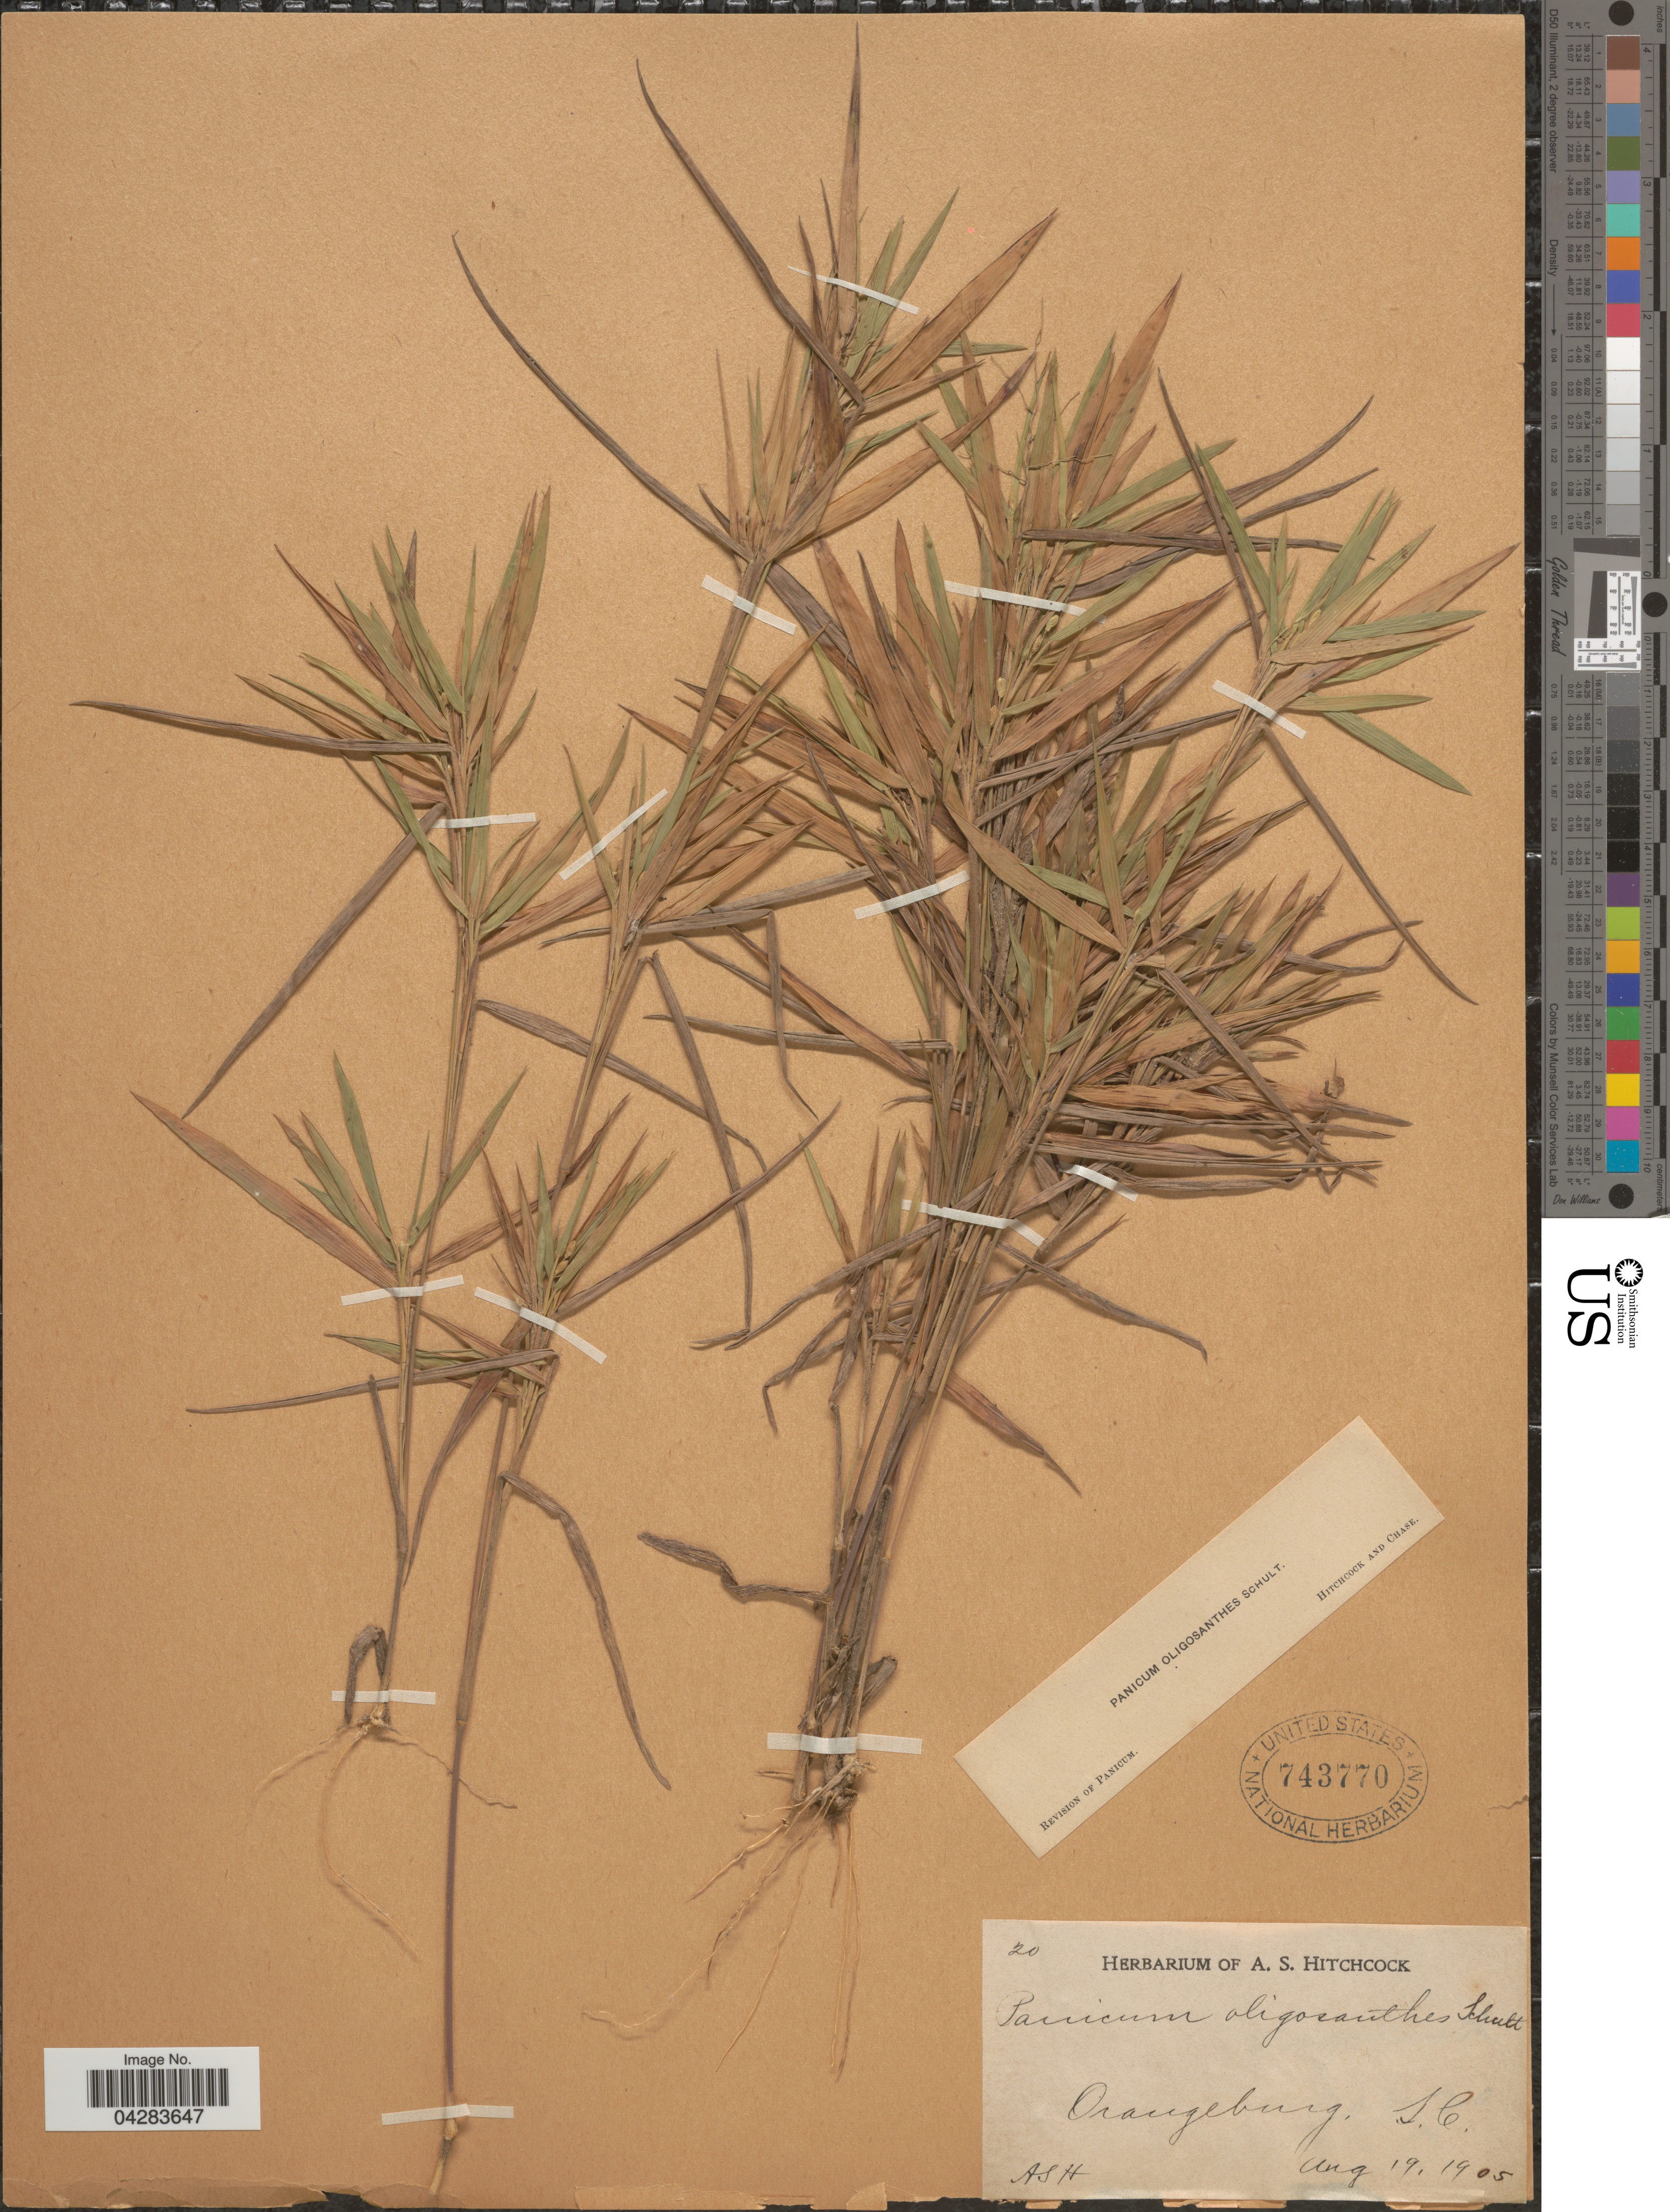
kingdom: Plantae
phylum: Tracheophyta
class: Liliopsida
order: Poales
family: Poaceae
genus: Dichanthelium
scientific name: Dichanthelium oligosanthes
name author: (Schult.) Gould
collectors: A. S. Hitchcock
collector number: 20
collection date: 1905-08-19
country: United States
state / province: South Carolina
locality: Orangeburg.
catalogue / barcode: US 743770